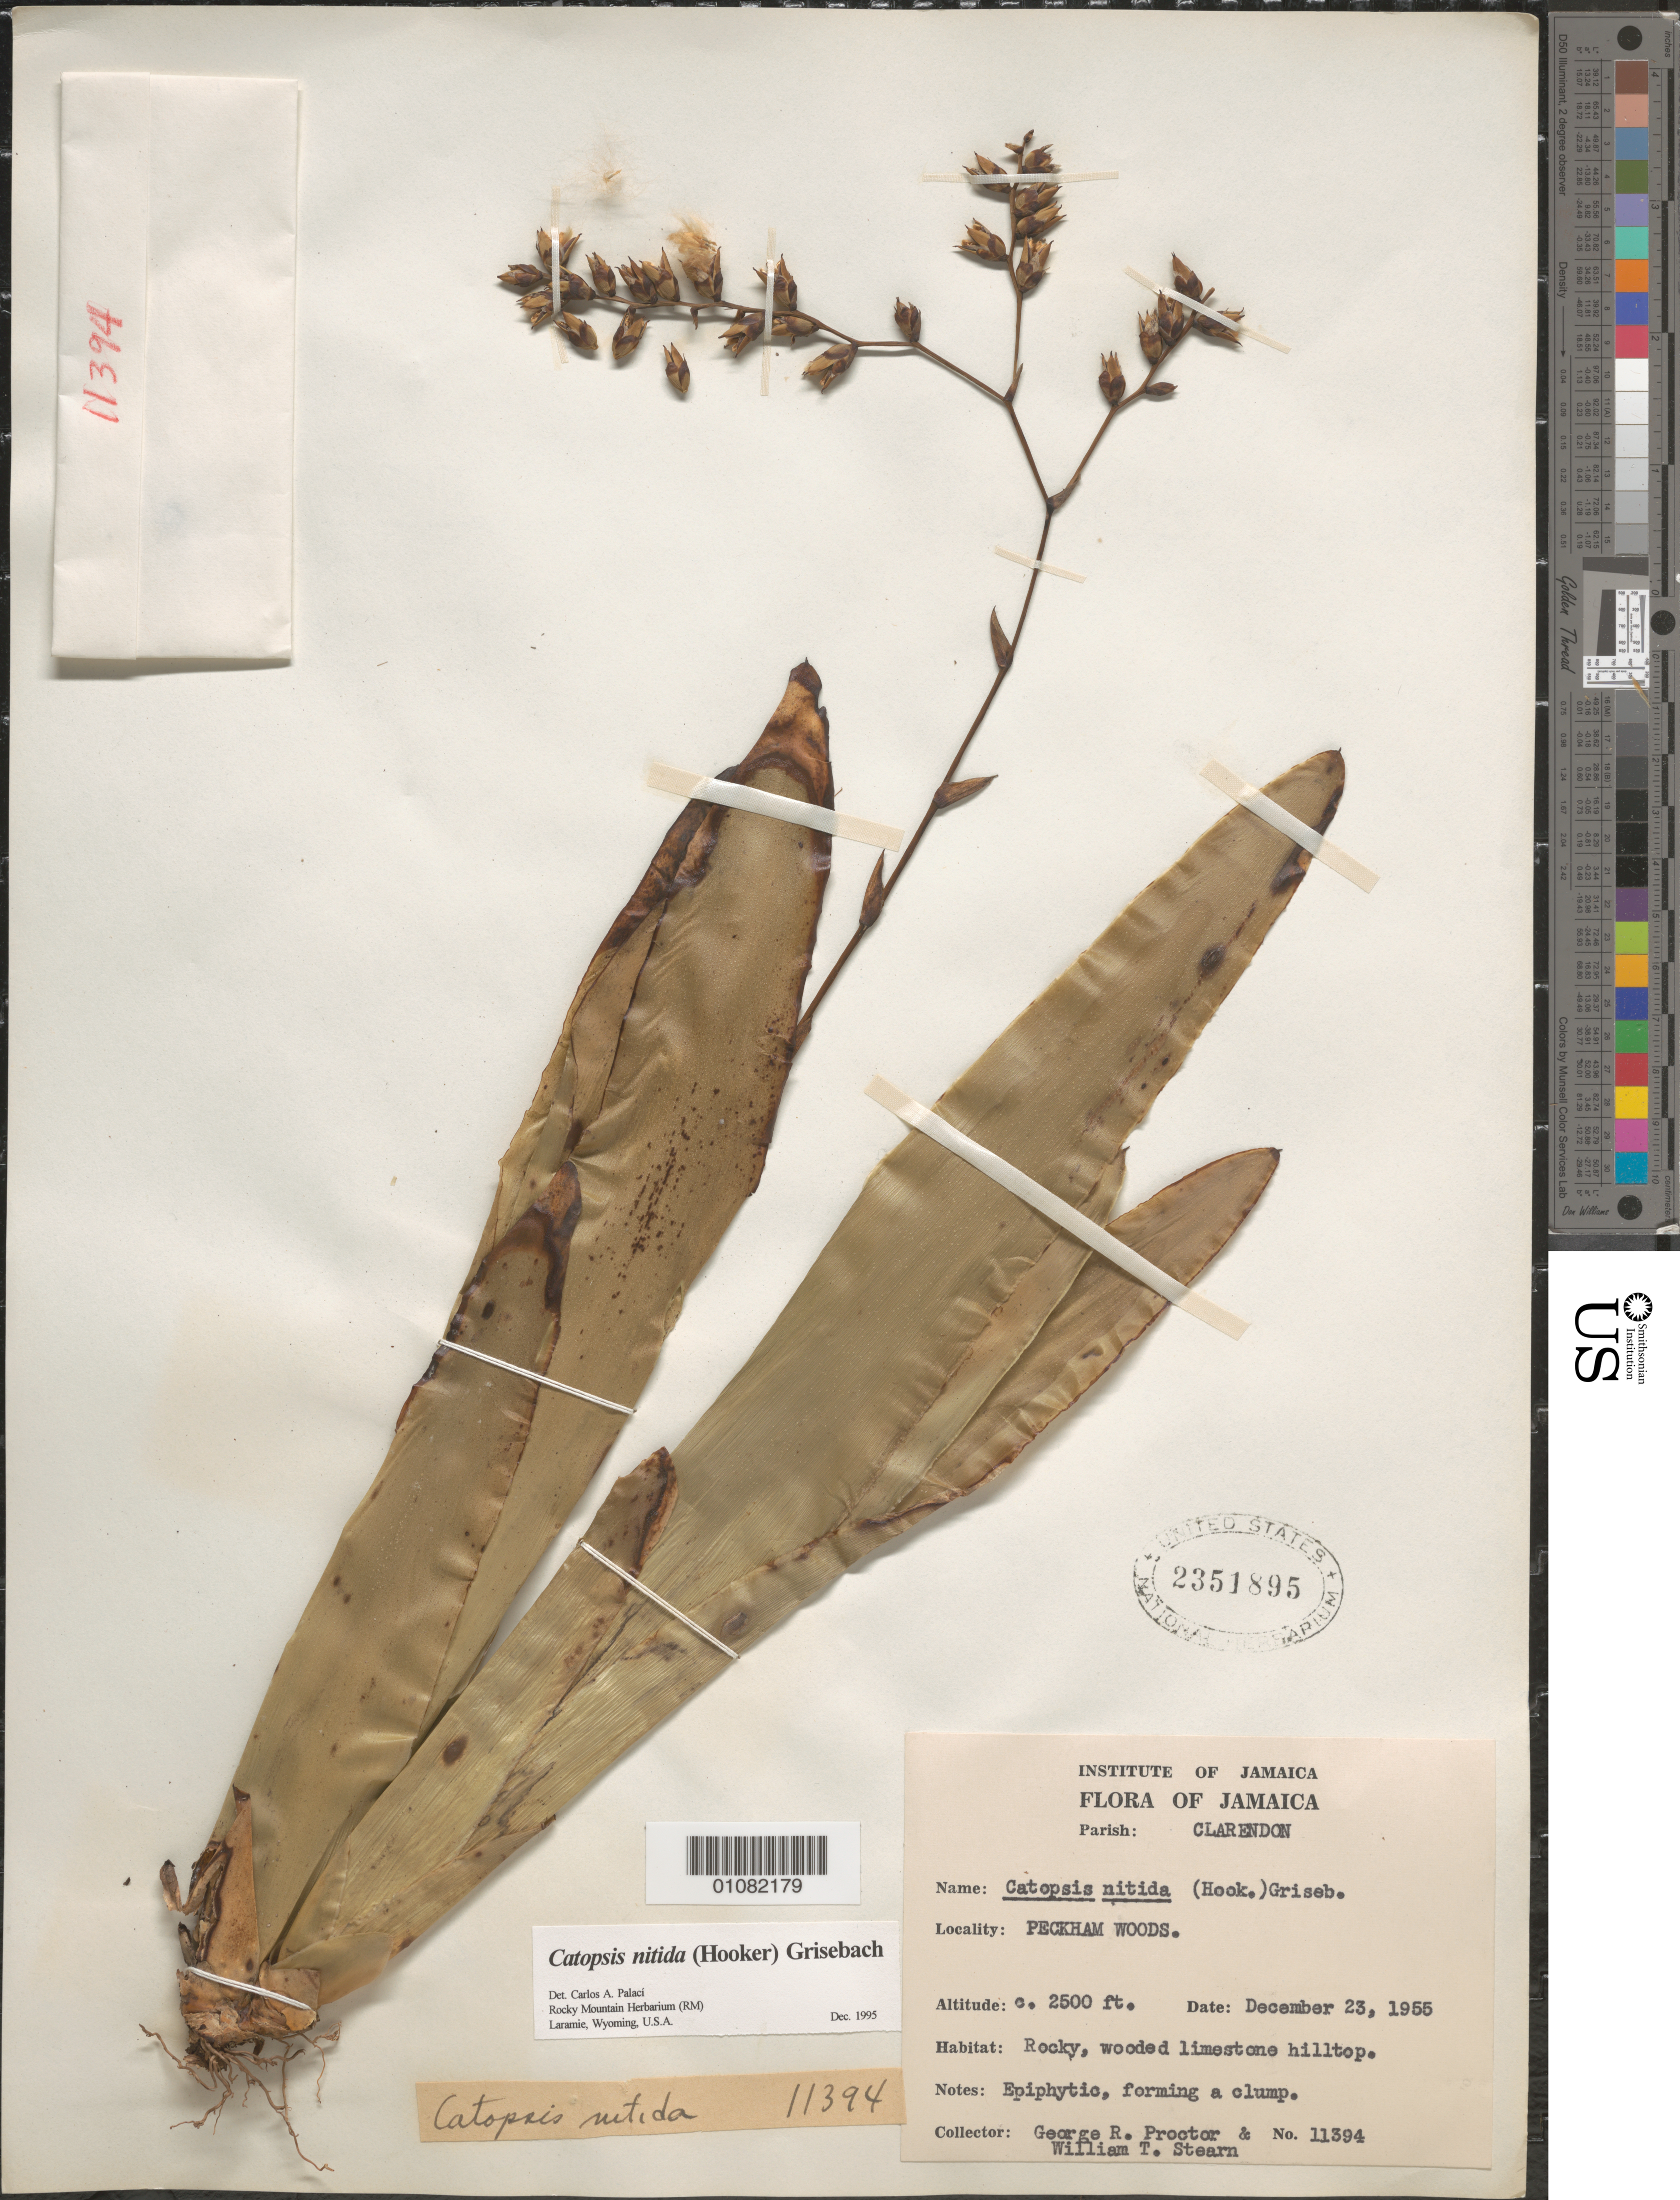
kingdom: Plantae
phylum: Tracheophyta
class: Liliopsida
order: Poales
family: Bromeliaceae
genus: Catopsis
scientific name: Catopsis nitida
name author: (Hook.) Griseb.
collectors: G. R. Proctor & W. T. Stearn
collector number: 11394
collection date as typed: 23 Dec 1955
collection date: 1955-12-23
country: Jamaica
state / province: Clarendon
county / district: Peckham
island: Jamaica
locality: Peckham Woods.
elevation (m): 762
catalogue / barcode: US 2351895